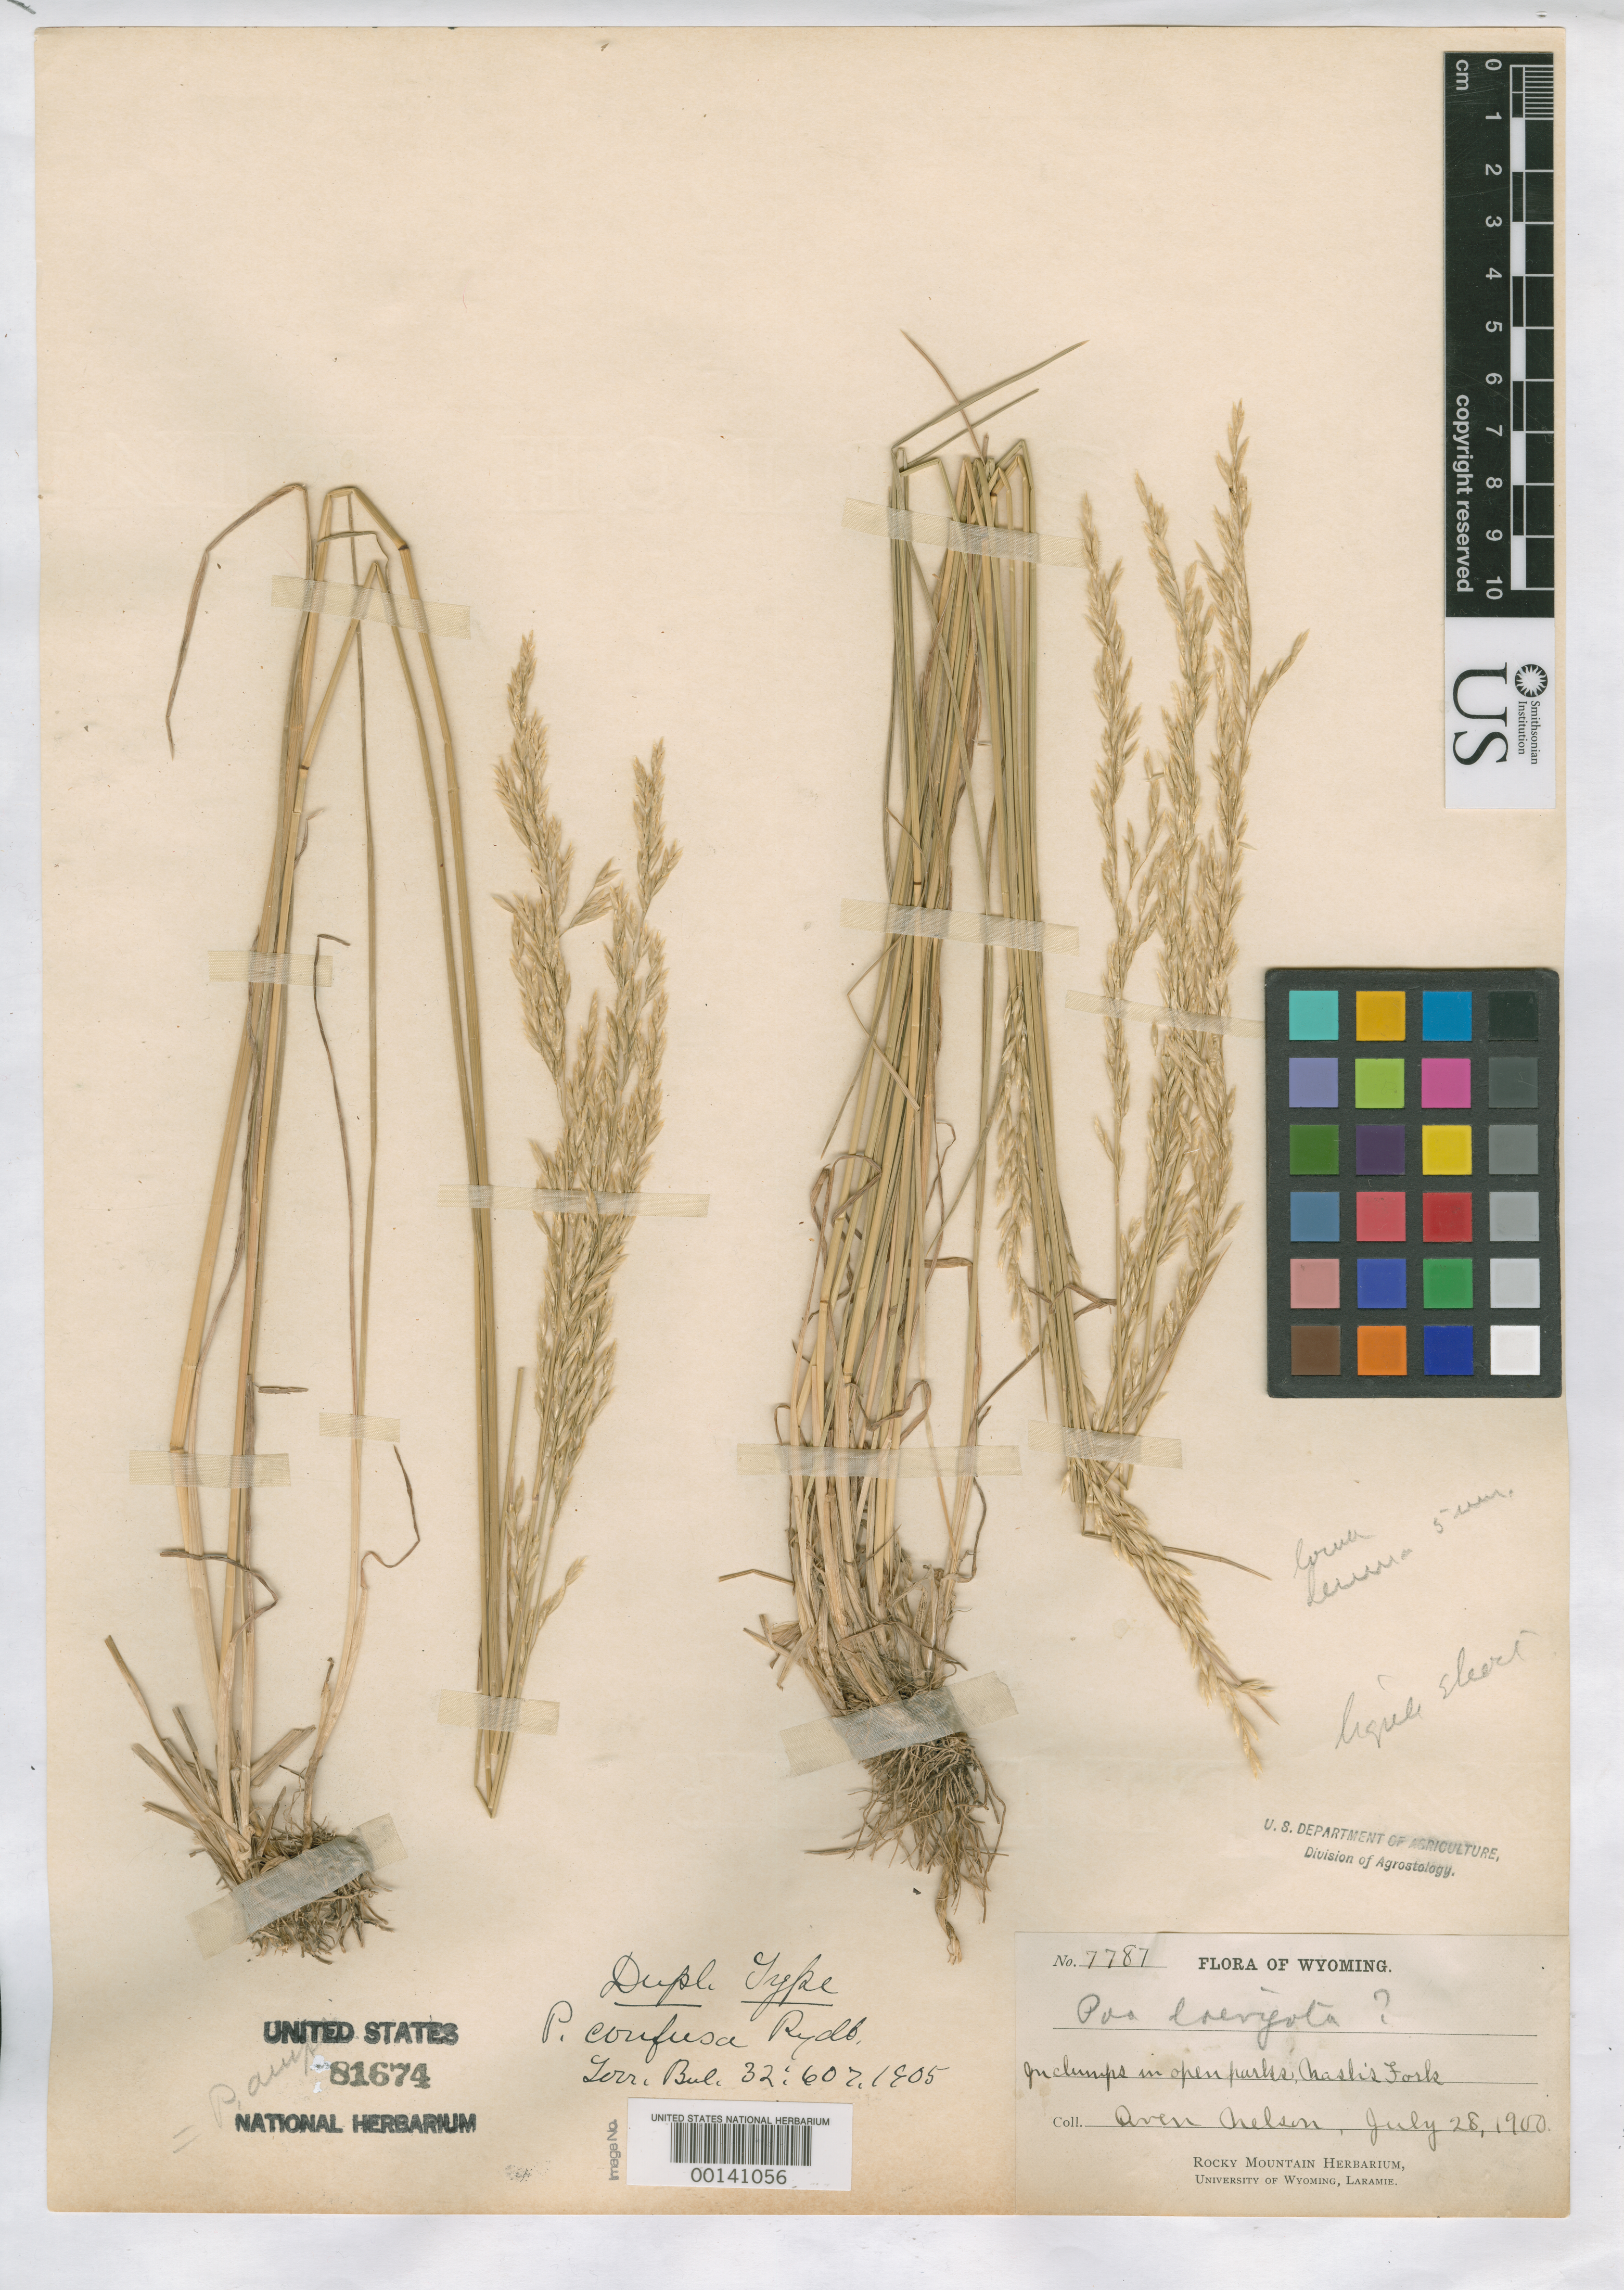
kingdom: Plantae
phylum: Tracheophyta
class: Liliopsida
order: Poales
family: Poaceae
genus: Poa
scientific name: Poa confusa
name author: Rydb.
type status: Isotype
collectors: A. Nelson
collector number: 7787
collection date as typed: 28 Jul 1900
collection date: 1900-07-28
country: United States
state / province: Wyoming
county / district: Albany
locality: Medicine Bow Mts.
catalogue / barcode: US 81674